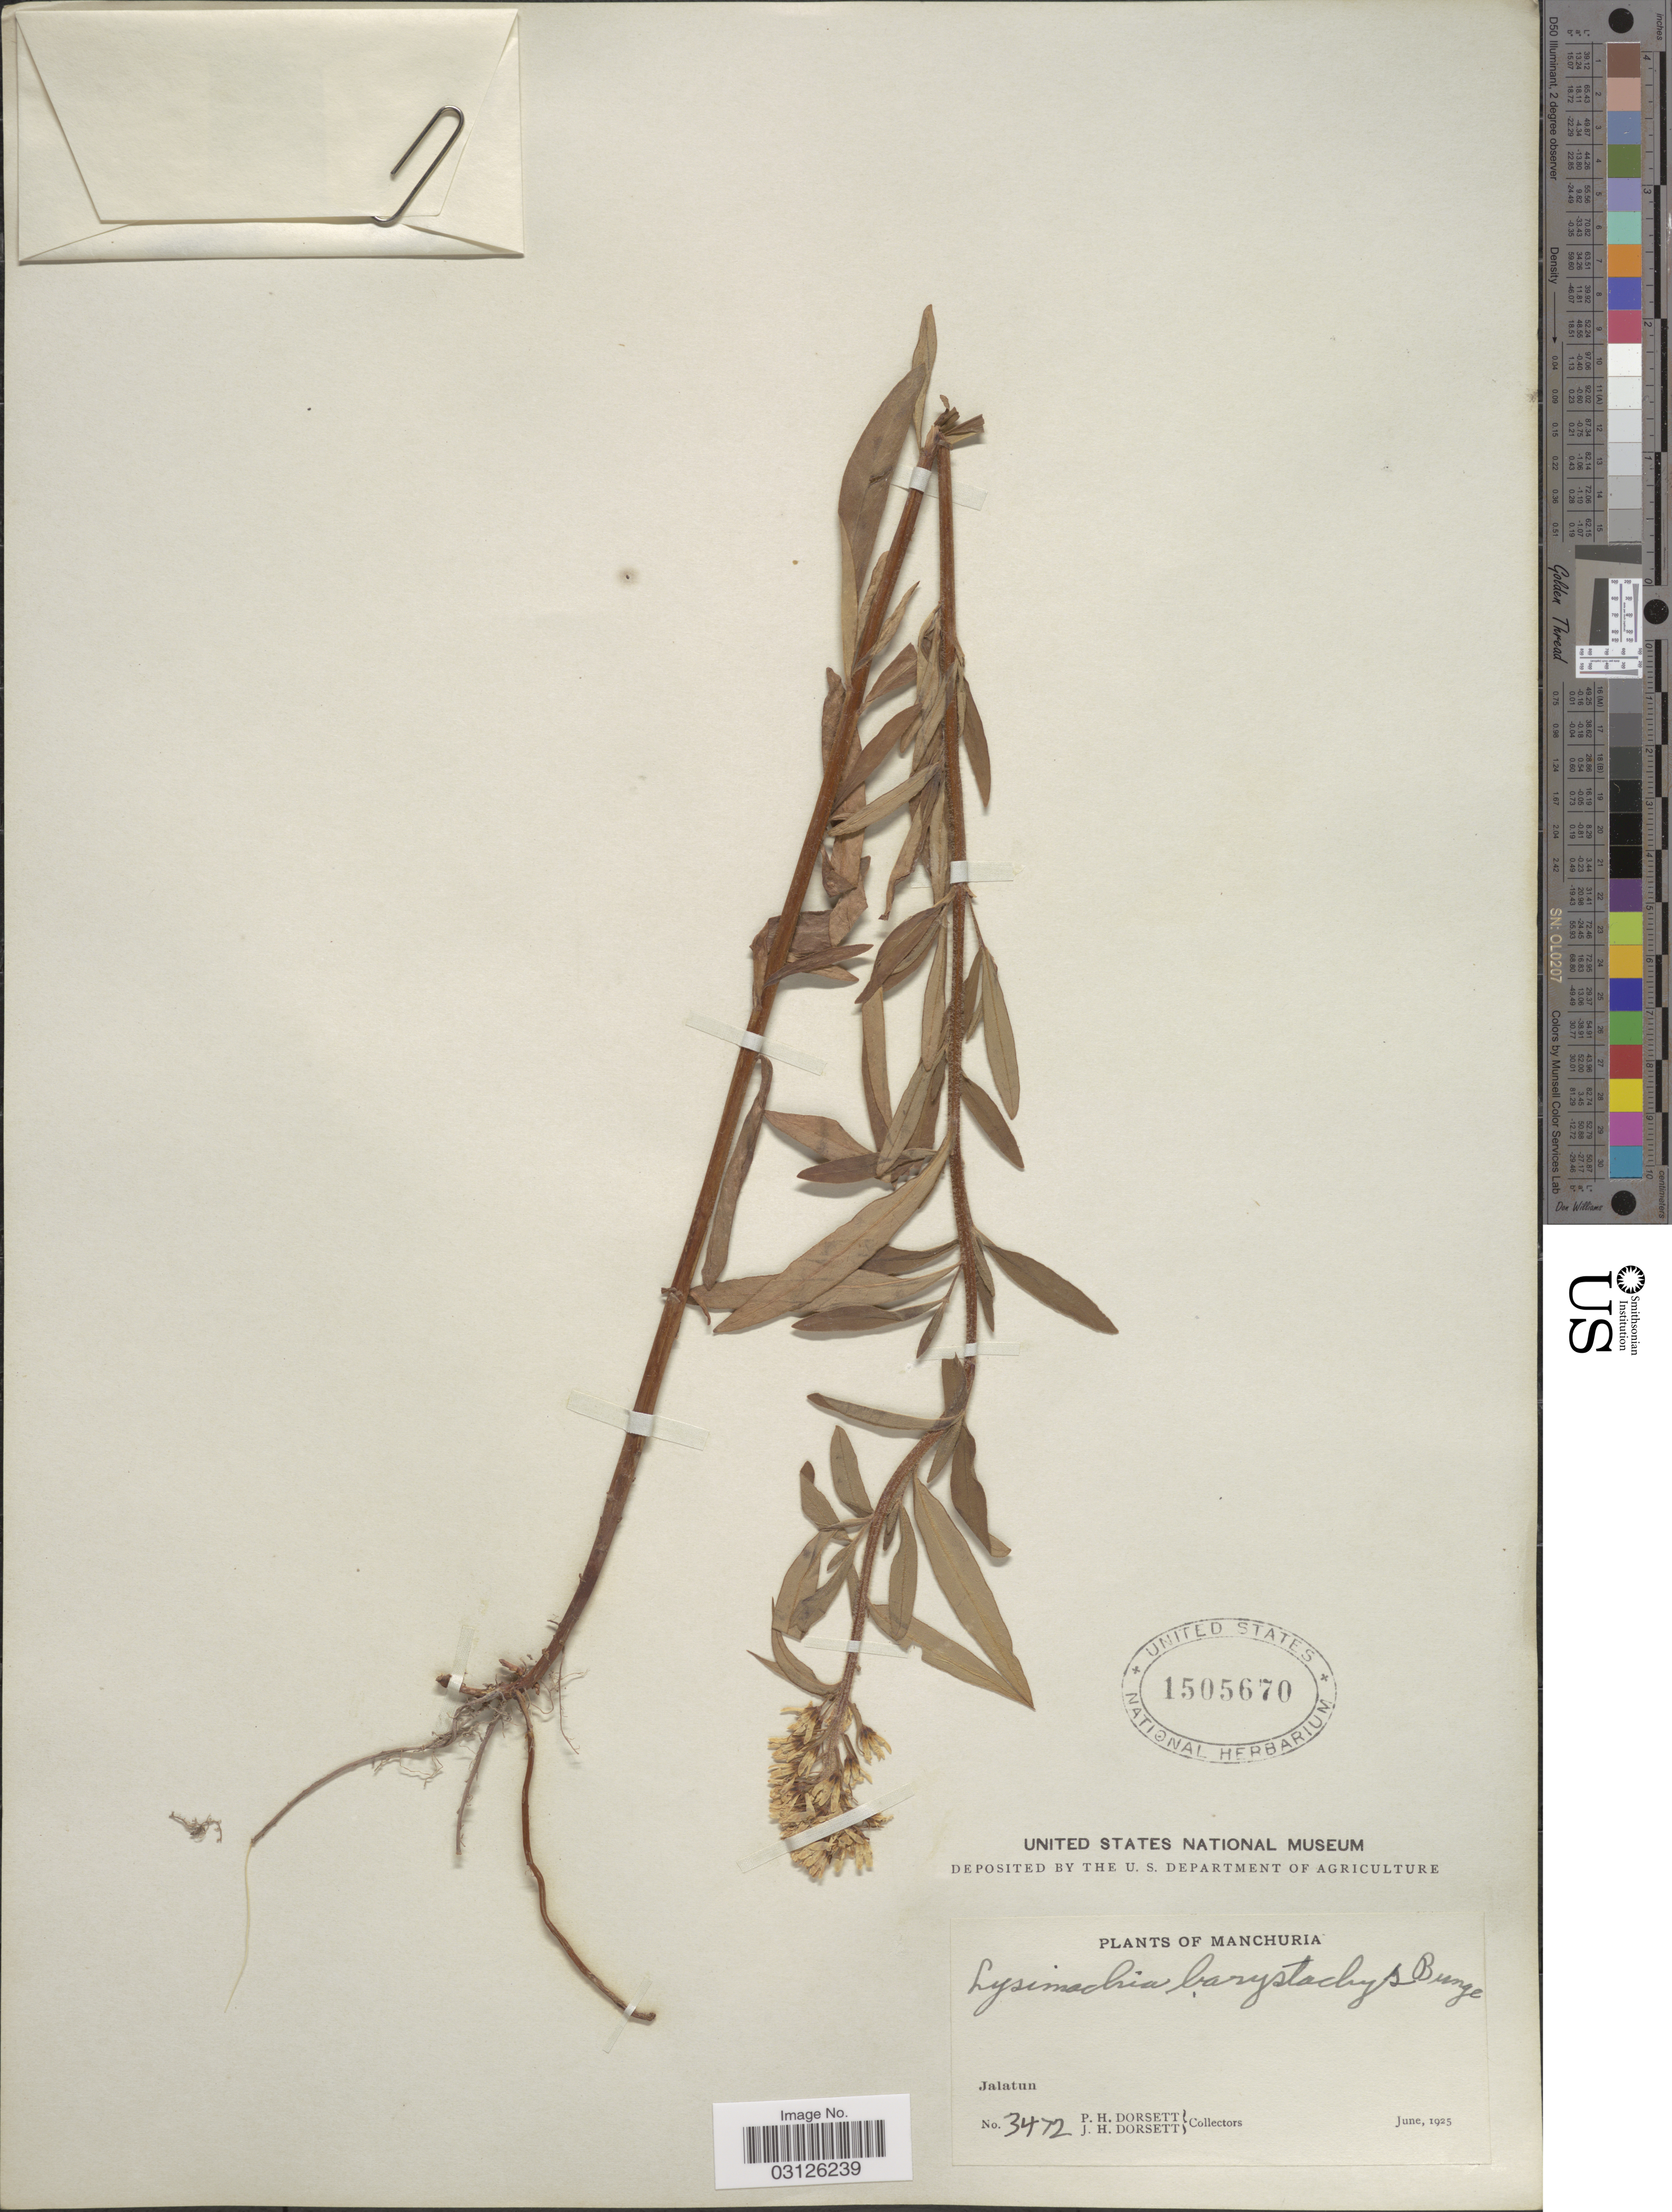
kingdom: Plantae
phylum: Tracheophyta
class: Magnoliopsida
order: Ericales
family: Primulaceae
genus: Lysimachia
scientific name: Lysimachia barystachys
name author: Bunge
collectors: P. H. Dorsett & J. Dorsett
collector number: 3472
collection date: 1925-06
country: China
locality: Manchuria. Jalatun.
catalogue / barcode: US 1505670